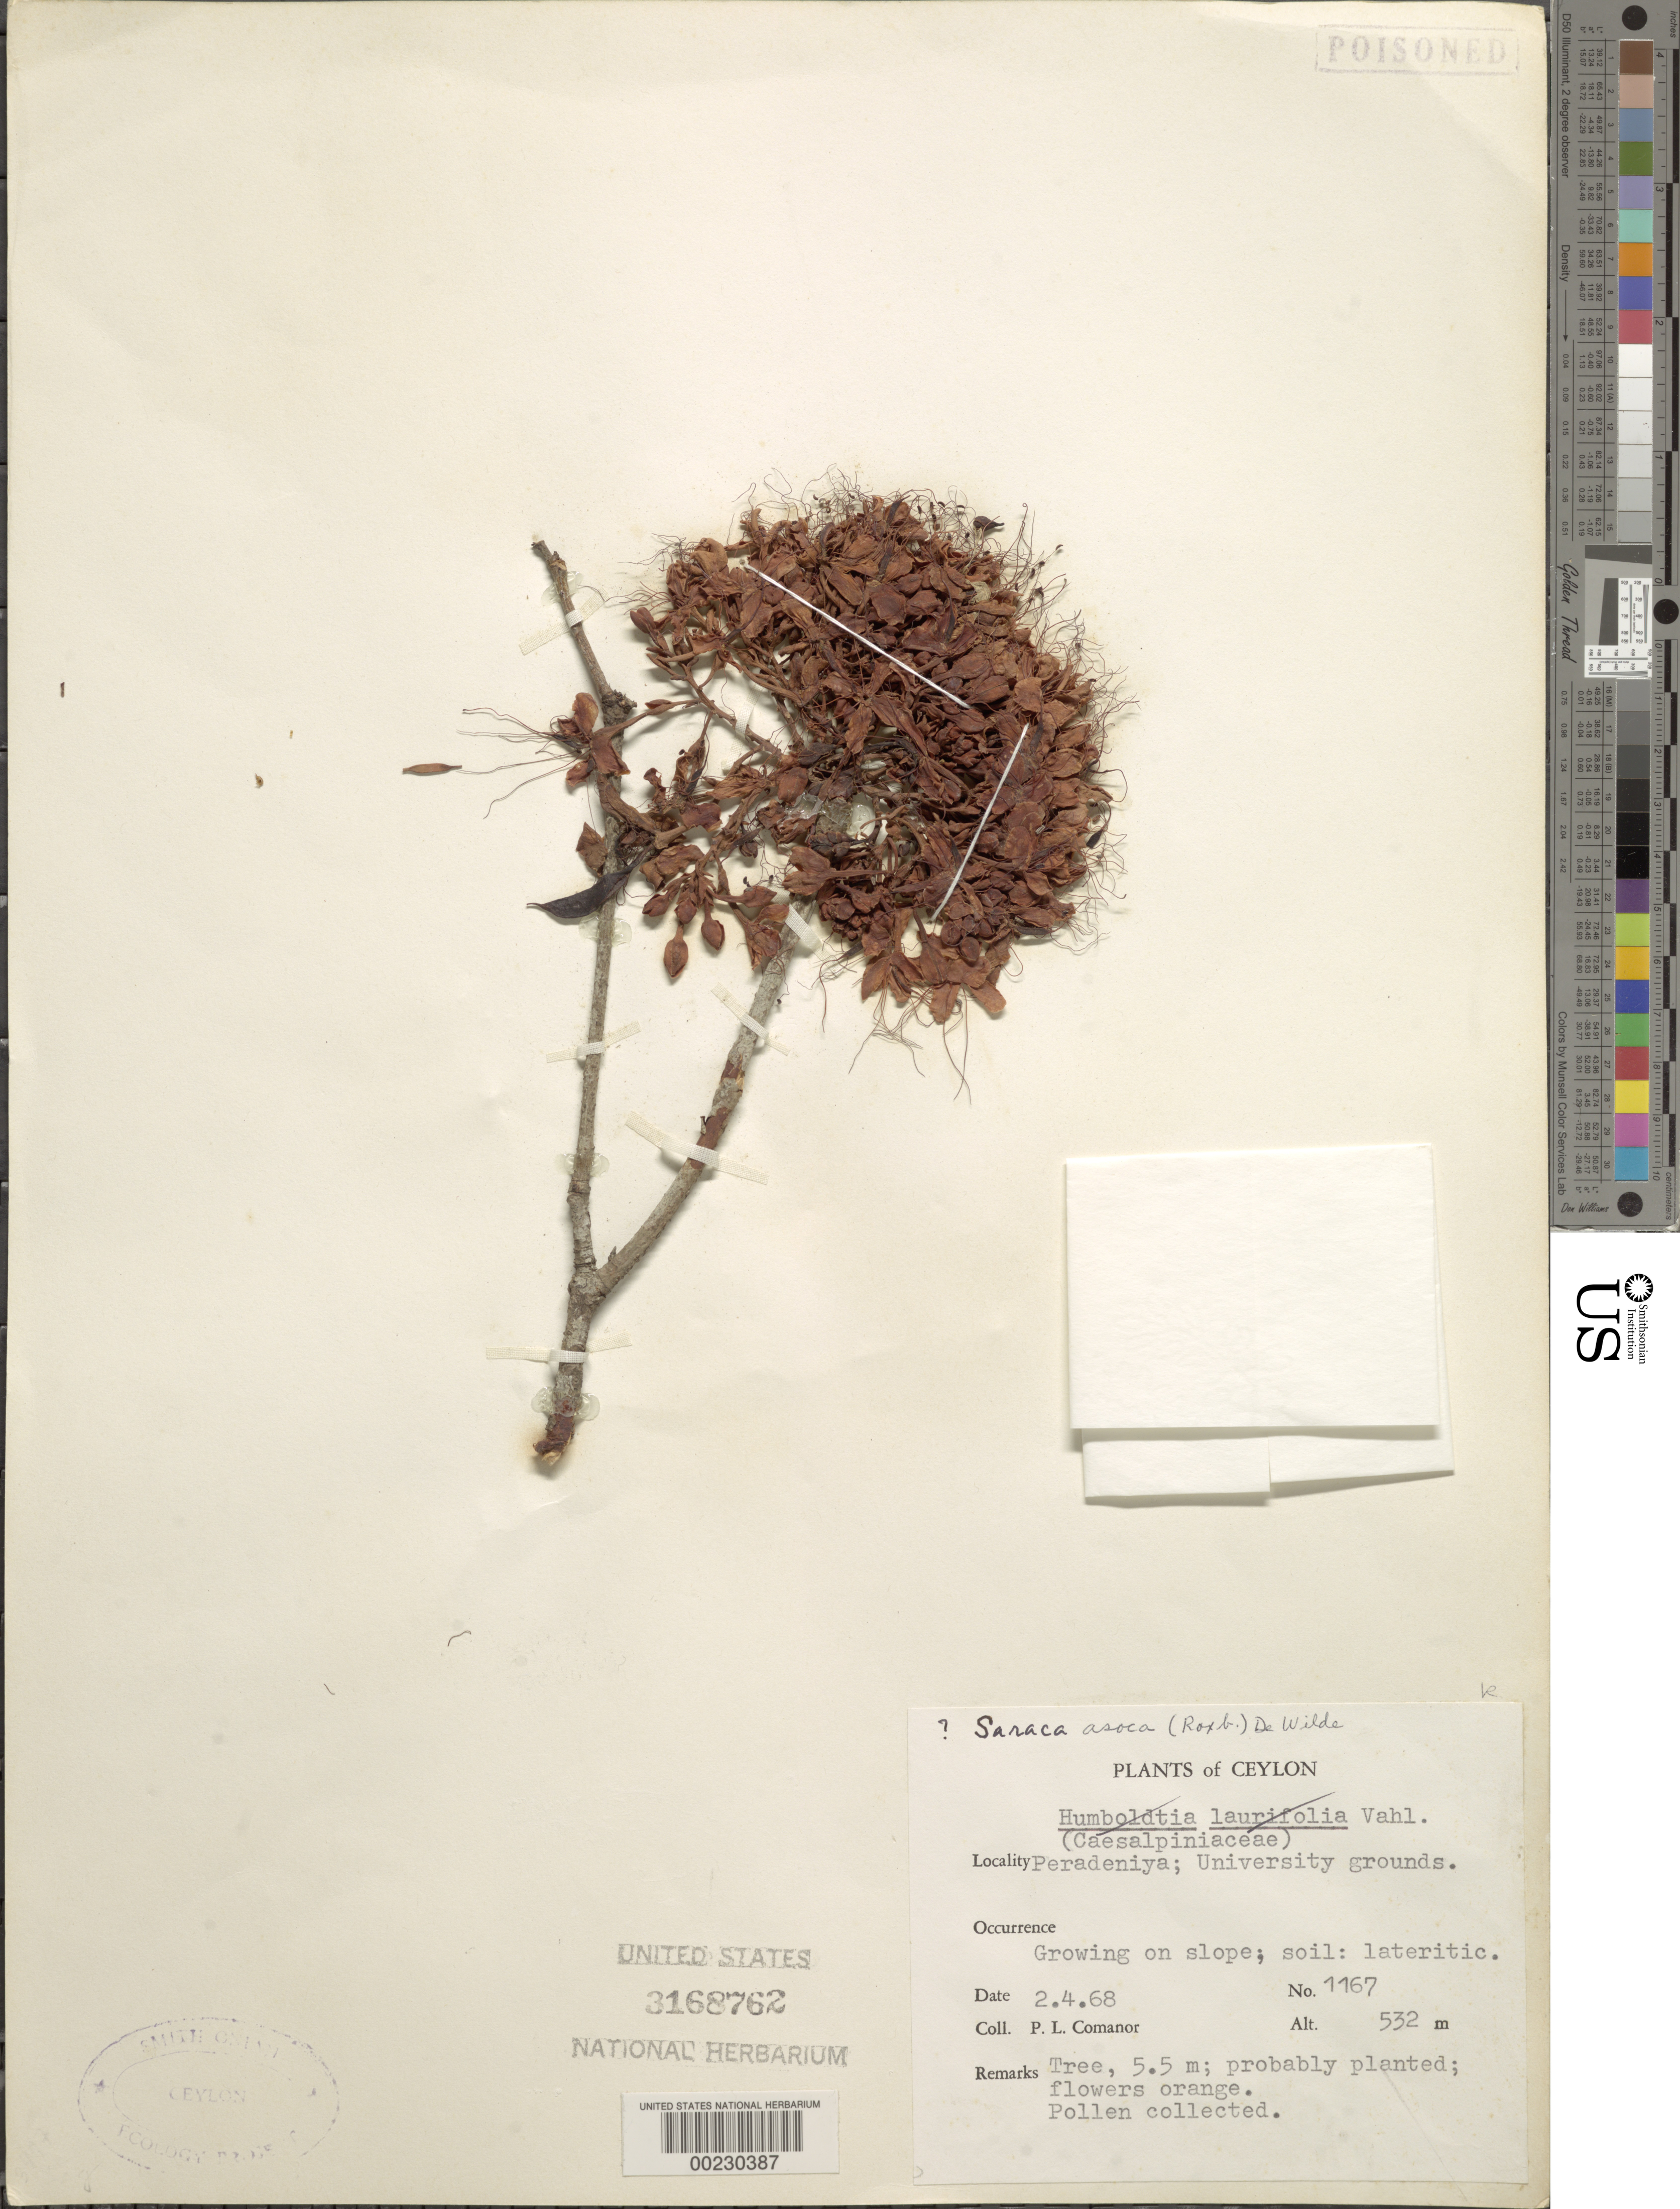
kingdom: Plantae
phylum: Tracheophyta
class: Magnoliopsida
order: Fabales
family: Fabaceae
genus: Saraca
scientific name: Saraca asoca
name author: (Roxb.) Willd.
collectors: P. Comanor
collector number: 1167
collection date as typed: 04 Feb 1968 or 02 Apr 1968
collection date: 1968-02-04 or 1968-04-02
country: Sri Lanka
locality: Peradeniya; university grounds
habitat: Growing on slope; soil: lateritic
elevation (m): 180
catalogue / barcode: US 3168762